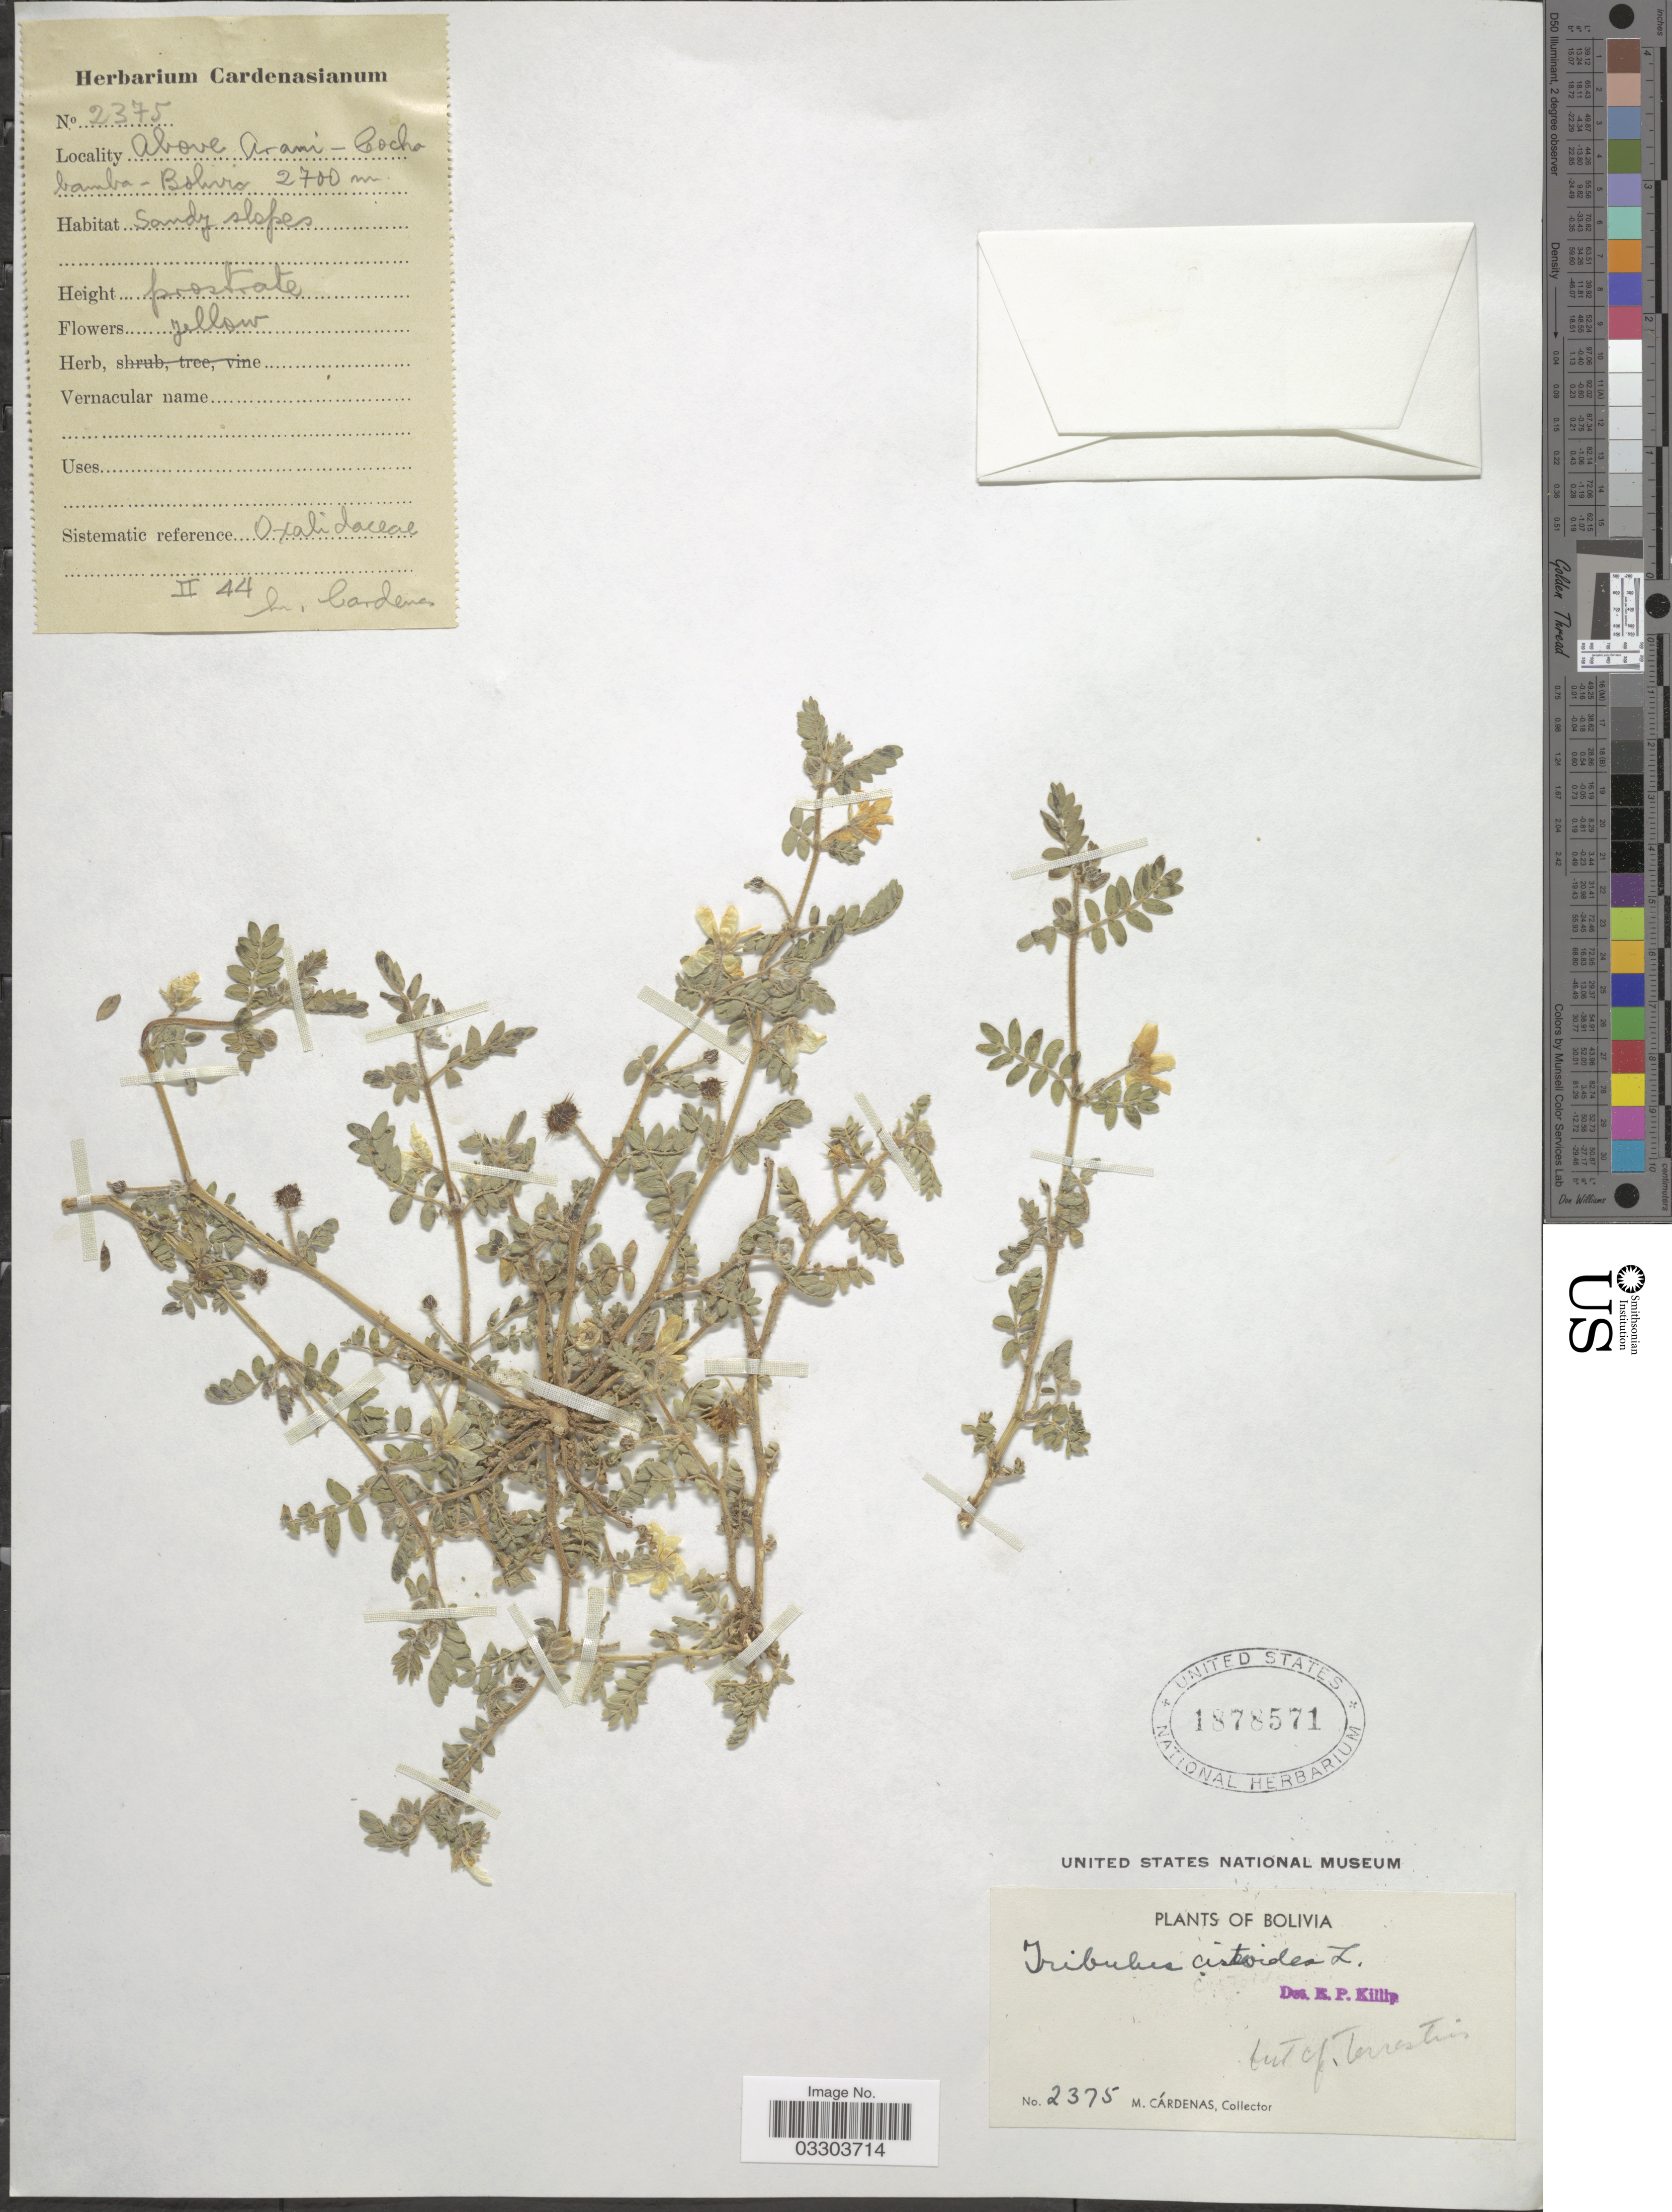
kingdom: Plantae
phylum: Tracheophyta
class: Magnoliopsida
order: Zygophyllales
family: Zygophyllaceae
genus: Tribulus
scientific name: Tribulus cistoides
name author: L.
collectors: M. Cárdenas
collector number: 2375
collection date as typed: Transcribed d/m/y: /2/44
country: Bolivia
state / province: Cochabamba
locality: Above Arani.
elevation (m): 2700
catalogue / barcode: US 1878571